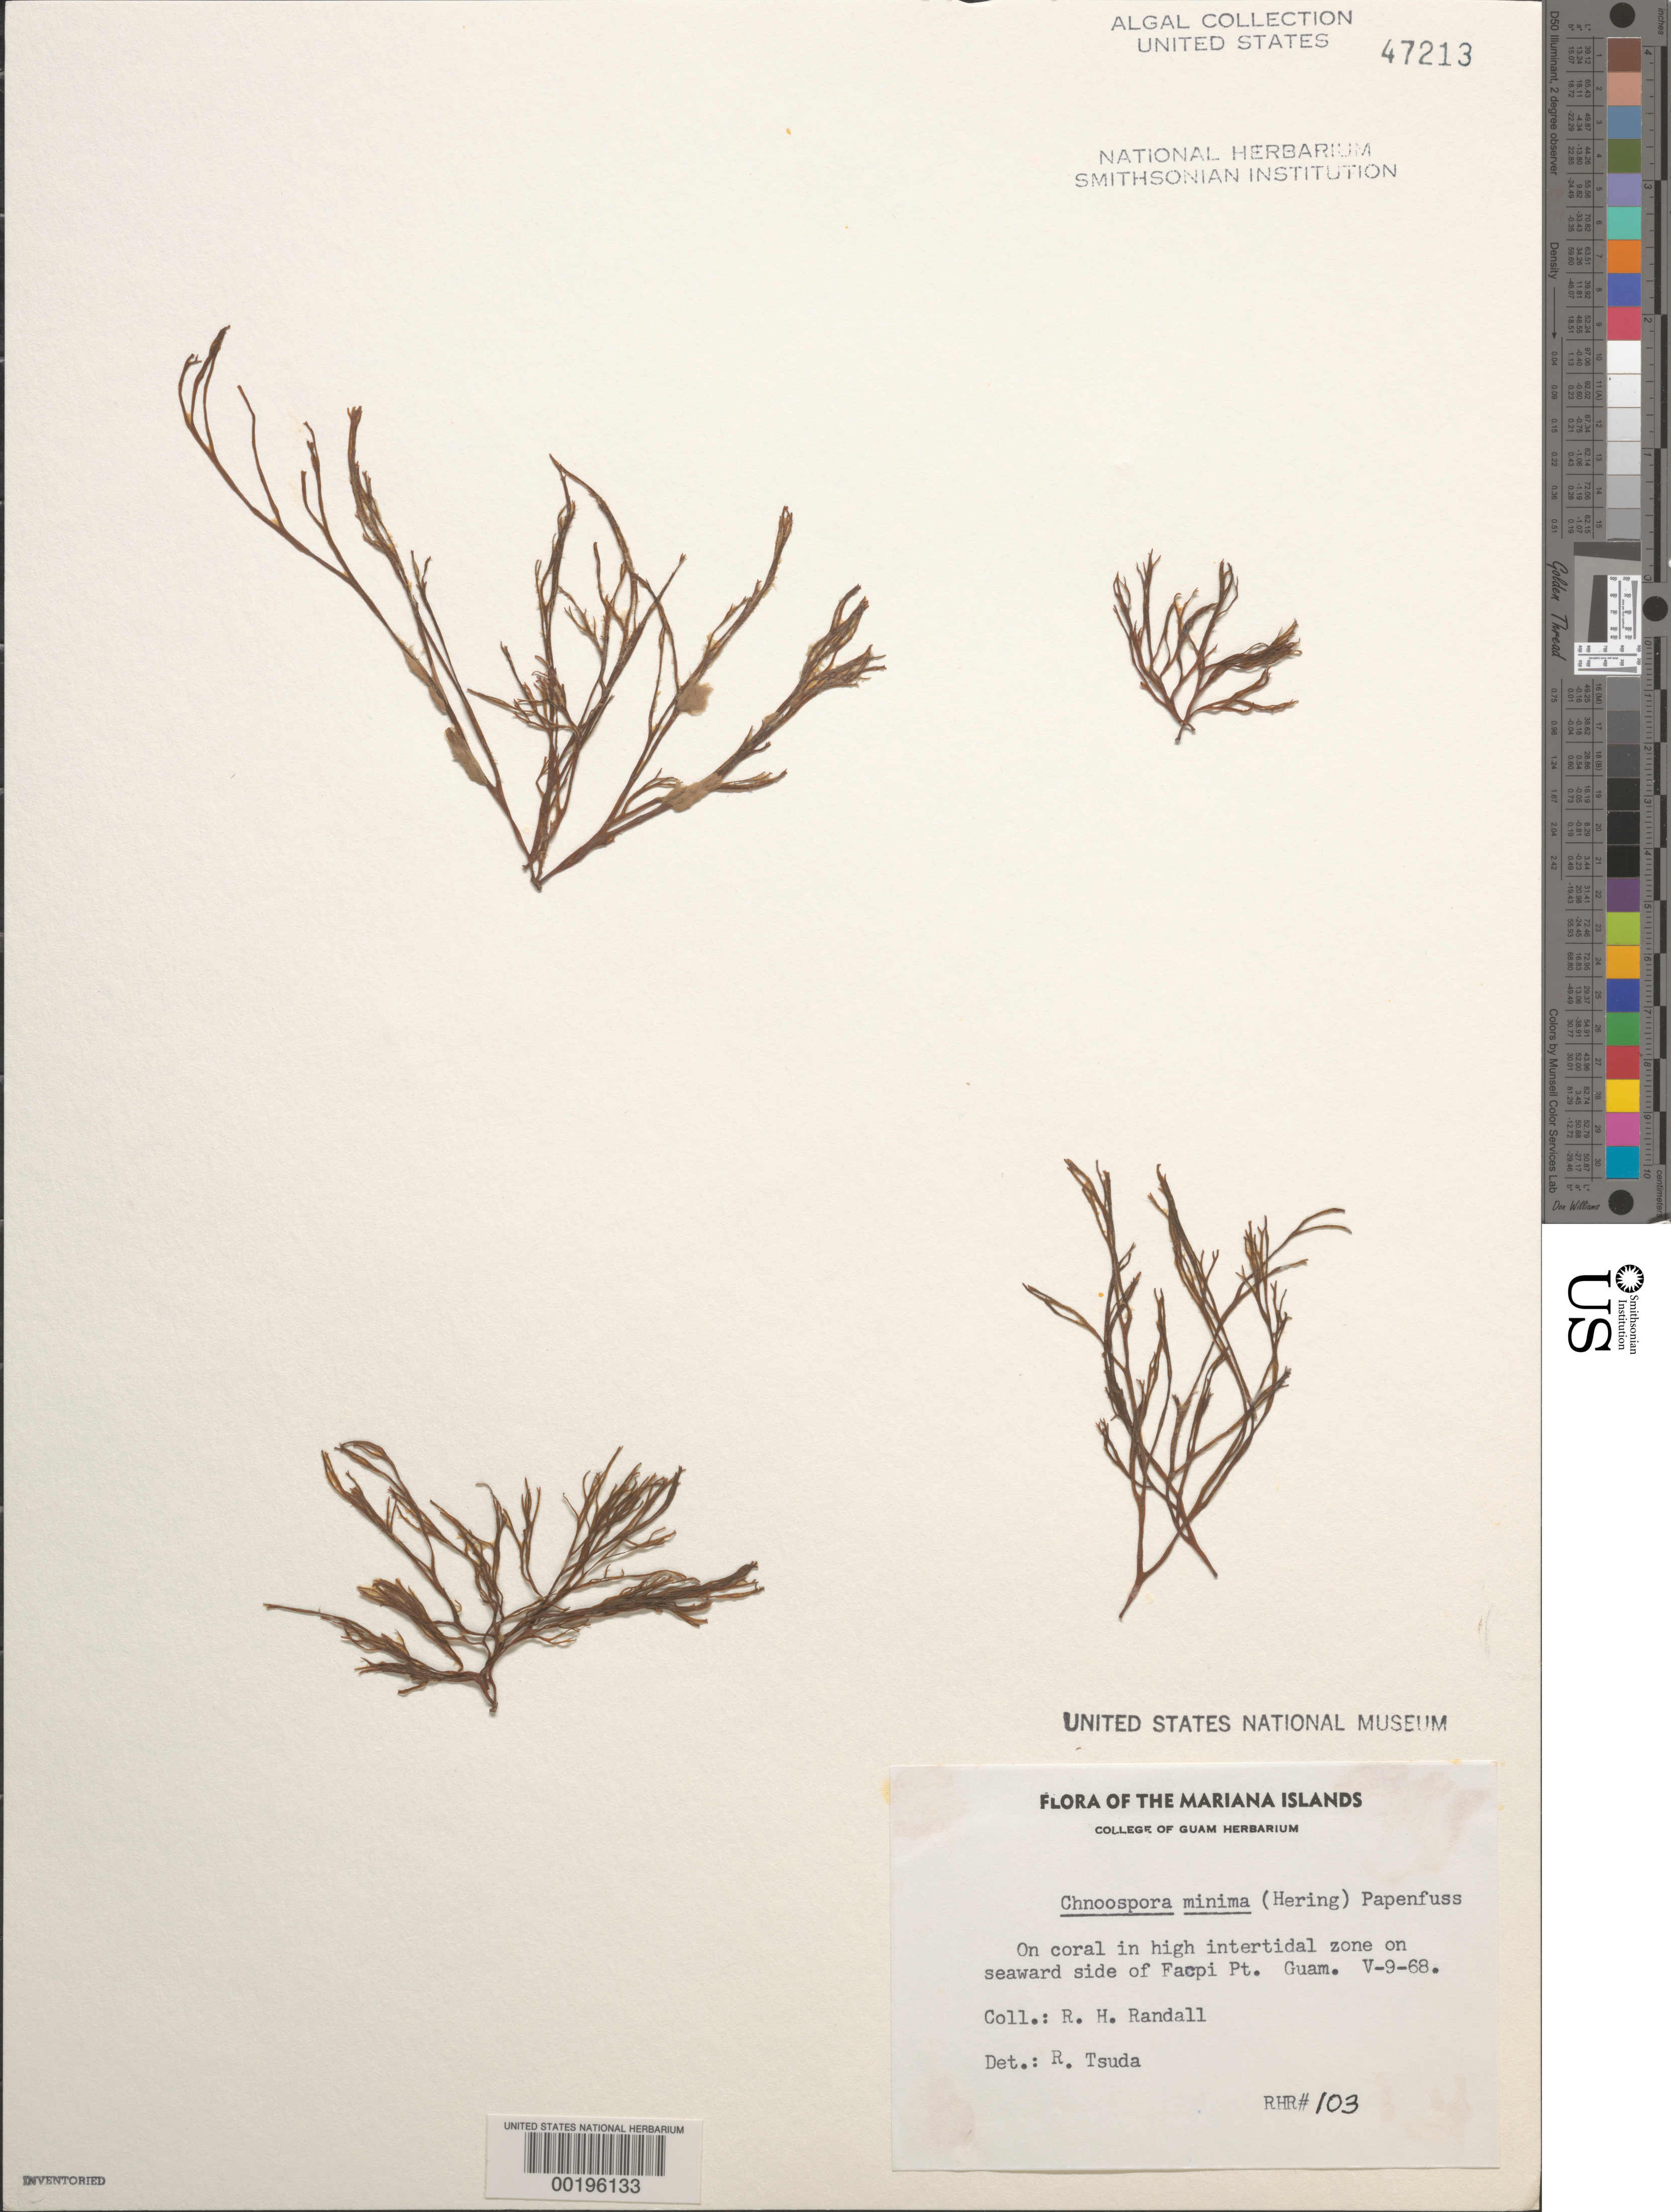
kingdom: Chromista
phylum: Ochrophyta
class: Phaeophyceae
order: Scytosiphonales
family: Scytosiphonaceae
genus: Chnoospora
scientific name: Chnoospora minima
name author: (Hering) Papenf.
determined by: Tsuda, R. T.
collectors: R. Randall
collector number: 103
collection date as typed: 09 May 1968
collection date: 1968-05-09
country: Guam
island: Guam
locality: Facpi Point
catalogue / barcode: US 47213